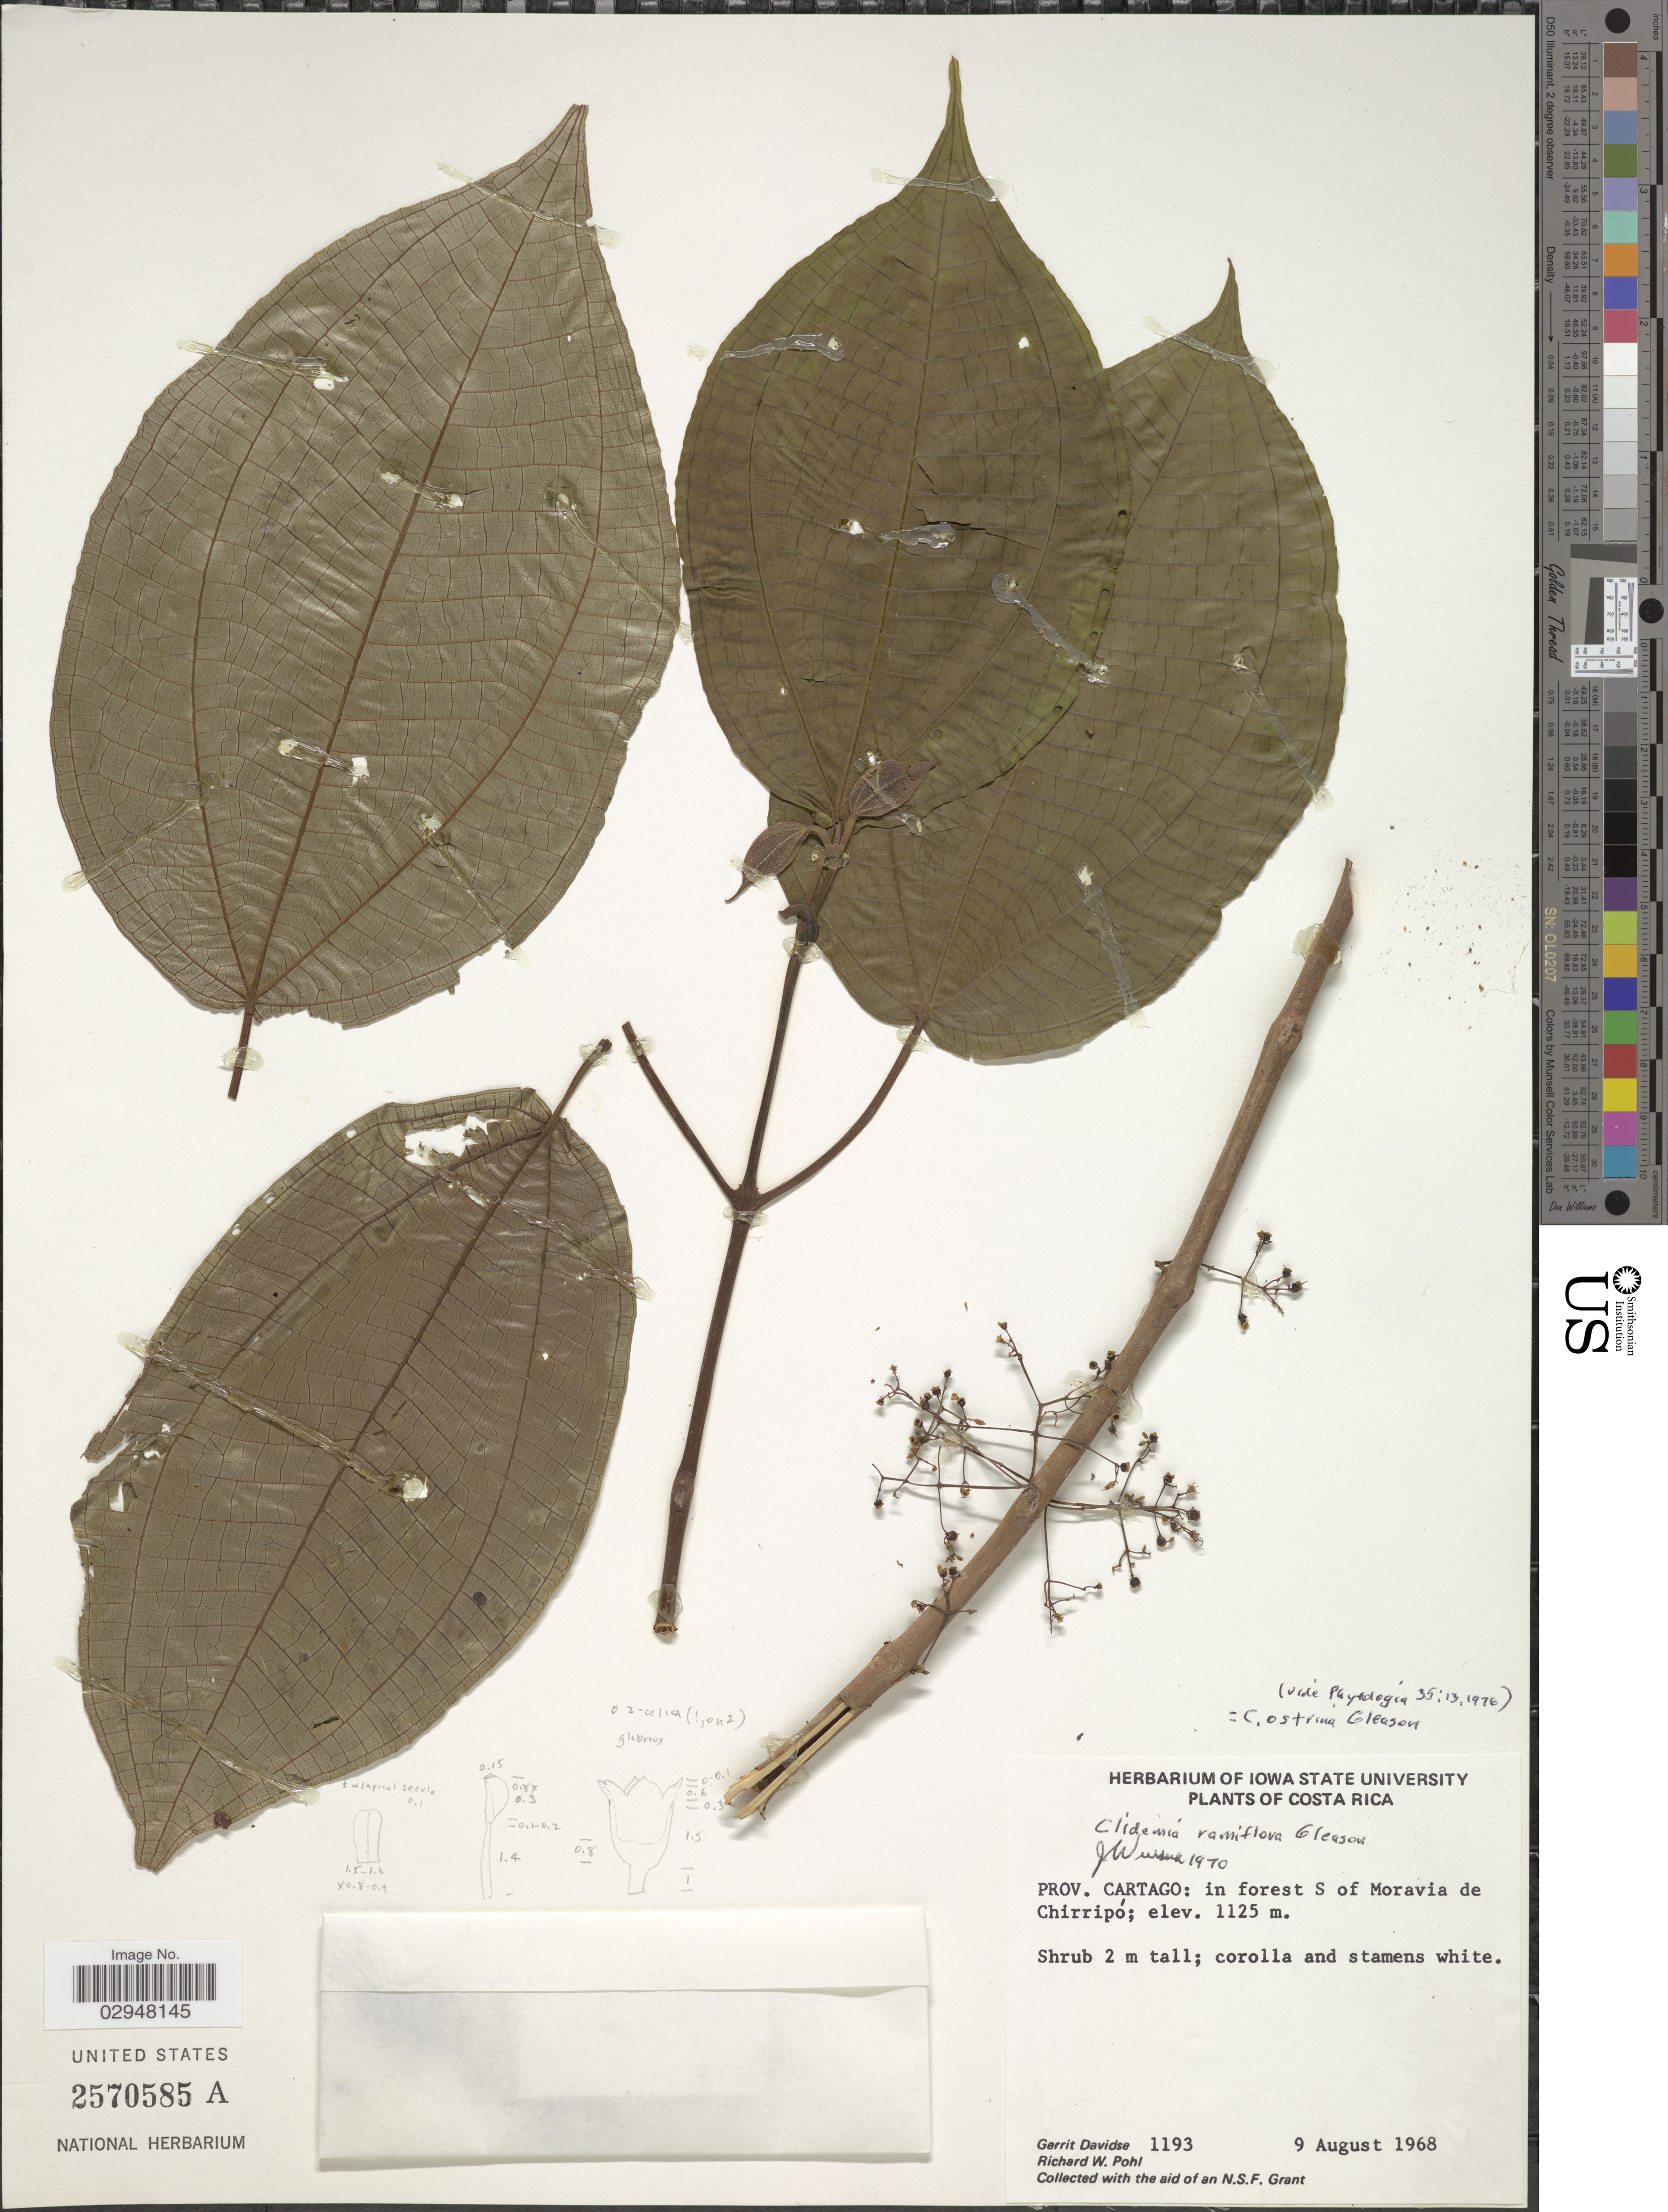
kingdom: Plantae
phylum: Tracheophyta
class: Magnoliopsida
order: Myrtales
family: Melastomataceae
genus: Clidemia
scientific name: Clidemia ramiflora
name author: Gleason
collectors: G. Davidse & R. W. Pohl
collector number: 1193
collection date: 1968-08-09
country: Costa Rica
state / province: Cartago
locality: In forest S of Moravia de Chirripó.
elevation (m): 1125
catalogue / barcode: US 2570585A